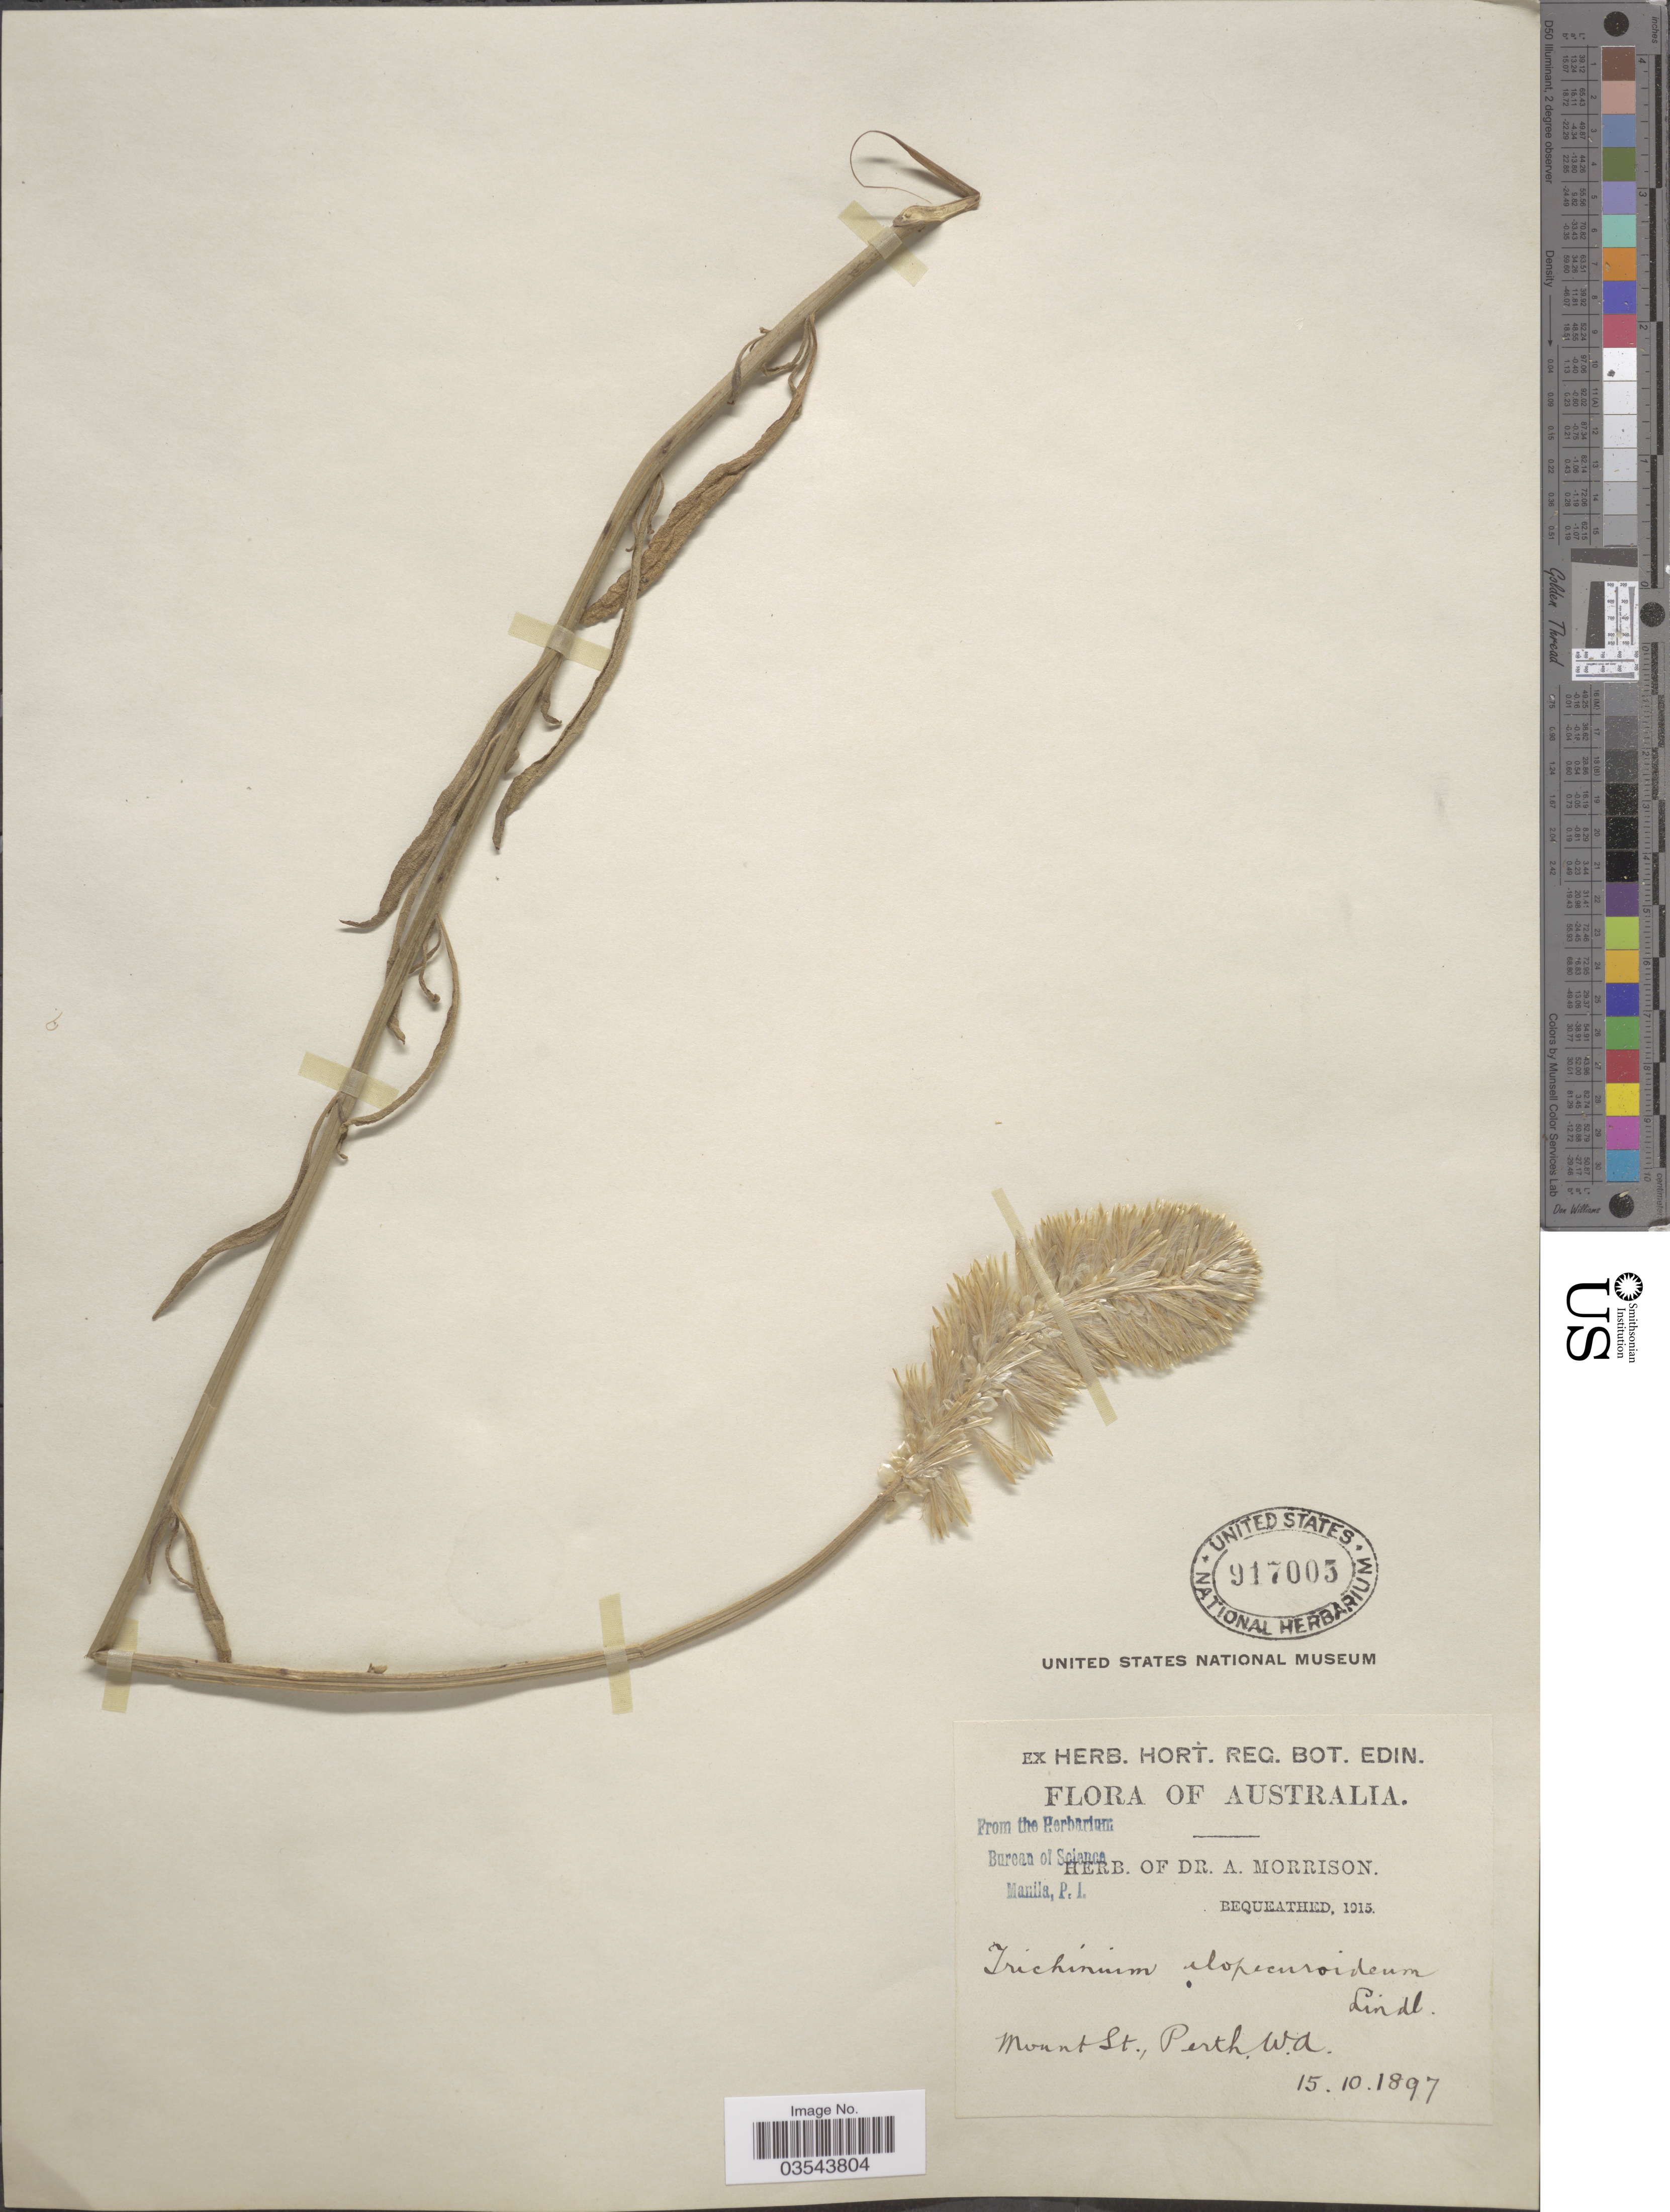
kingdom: Plantae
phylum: Tracheophyta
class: Magnoliopsida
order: Caryophyllales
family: Amaranthaceae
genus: Ptilotus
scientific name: Ptilotus polystachyus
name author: (Gaudich.) F. Muell.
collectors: ex herb. Dr. A. Morrison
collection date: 1897-10-15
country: Australia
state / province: Western Australia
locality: Mount St., Perth.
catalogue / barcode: US 917005